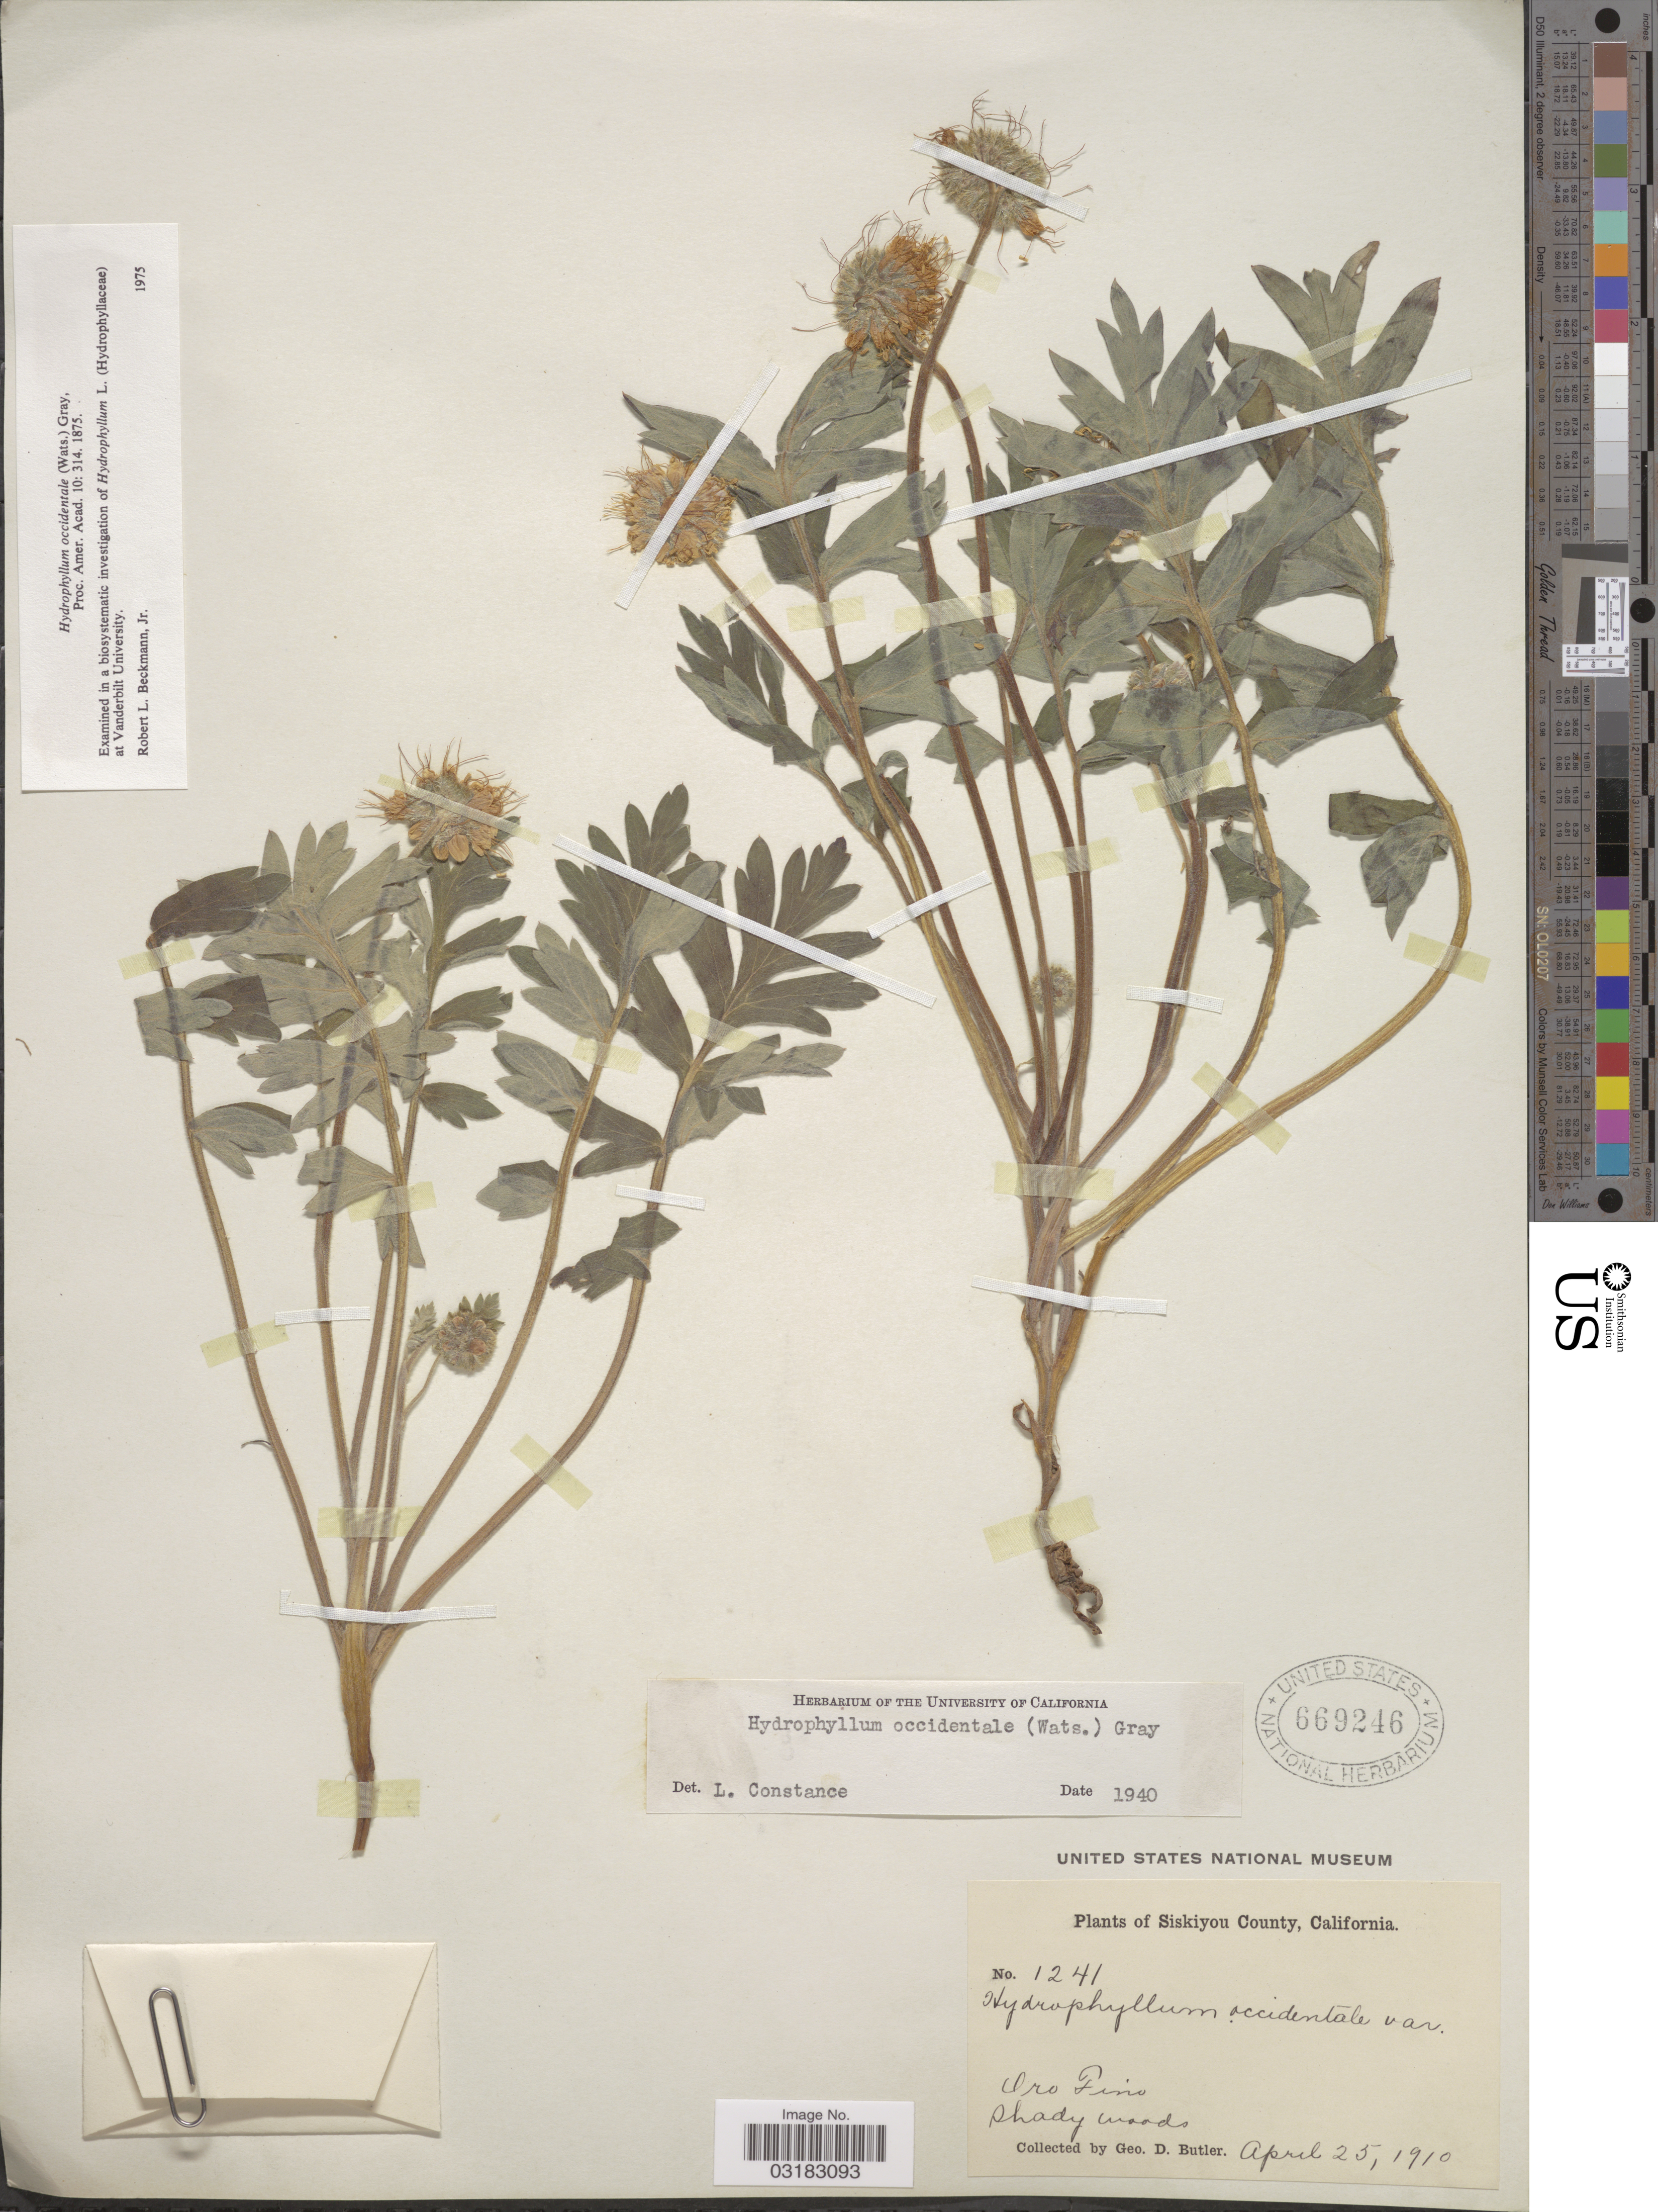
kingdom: Plantae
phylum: Tracheophyta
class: Magnoliopsida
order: Boraginales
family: Hydrophyllaceae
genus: Hydrophyllum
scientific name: Hydrophyllum occidentale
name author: (S. Watson) A. Gray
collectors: G. D. Butler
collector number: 1241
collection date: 1910-04-25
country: United States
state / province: California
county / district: Siskiyou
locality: Siskiyou County. Oro Fino.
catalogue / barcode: US 669246